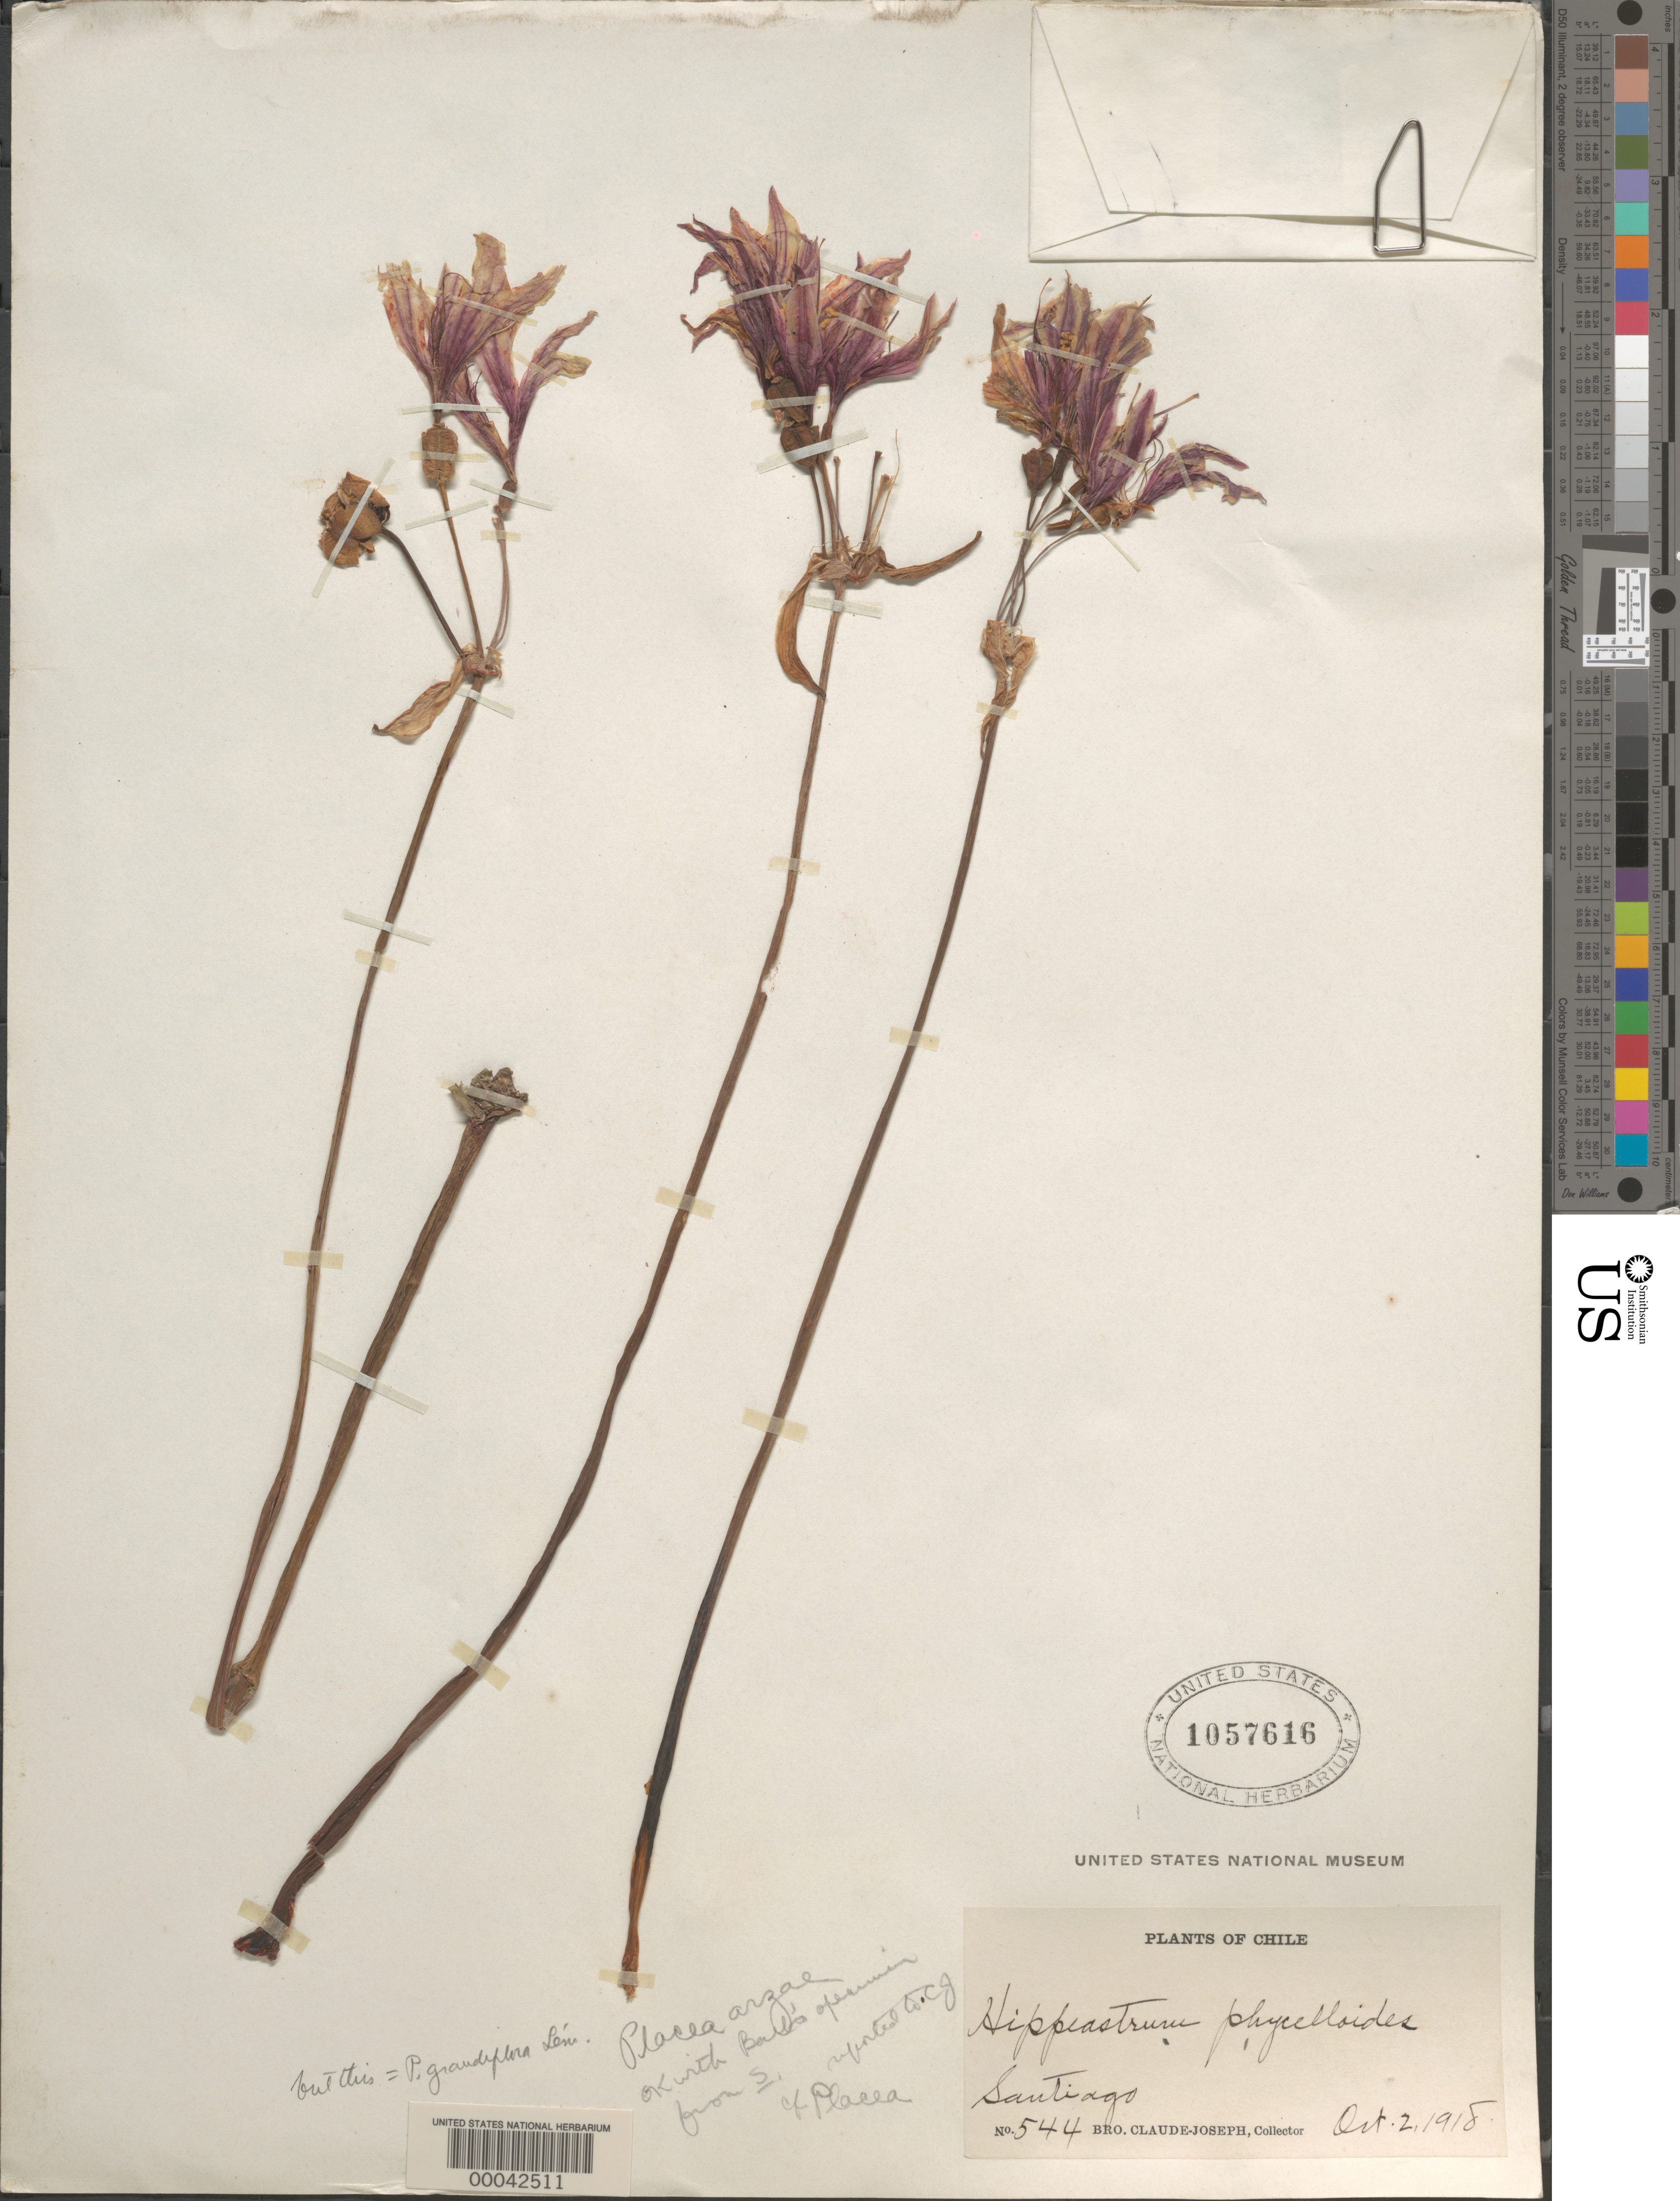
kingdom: Plantae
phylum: Tracheophyta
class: Liliopsida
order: Asparagales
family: Amaryllidaceae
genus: Placea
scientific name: Placea grandiflora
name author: Lem.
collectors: Bro. Claude-Joseph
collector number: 544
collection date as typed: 02 Oct 1918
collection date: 1918-10-02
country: Chile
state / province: Región Metropolitana (RM)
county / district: Santiago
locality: Santiago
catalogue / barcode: US 1057616